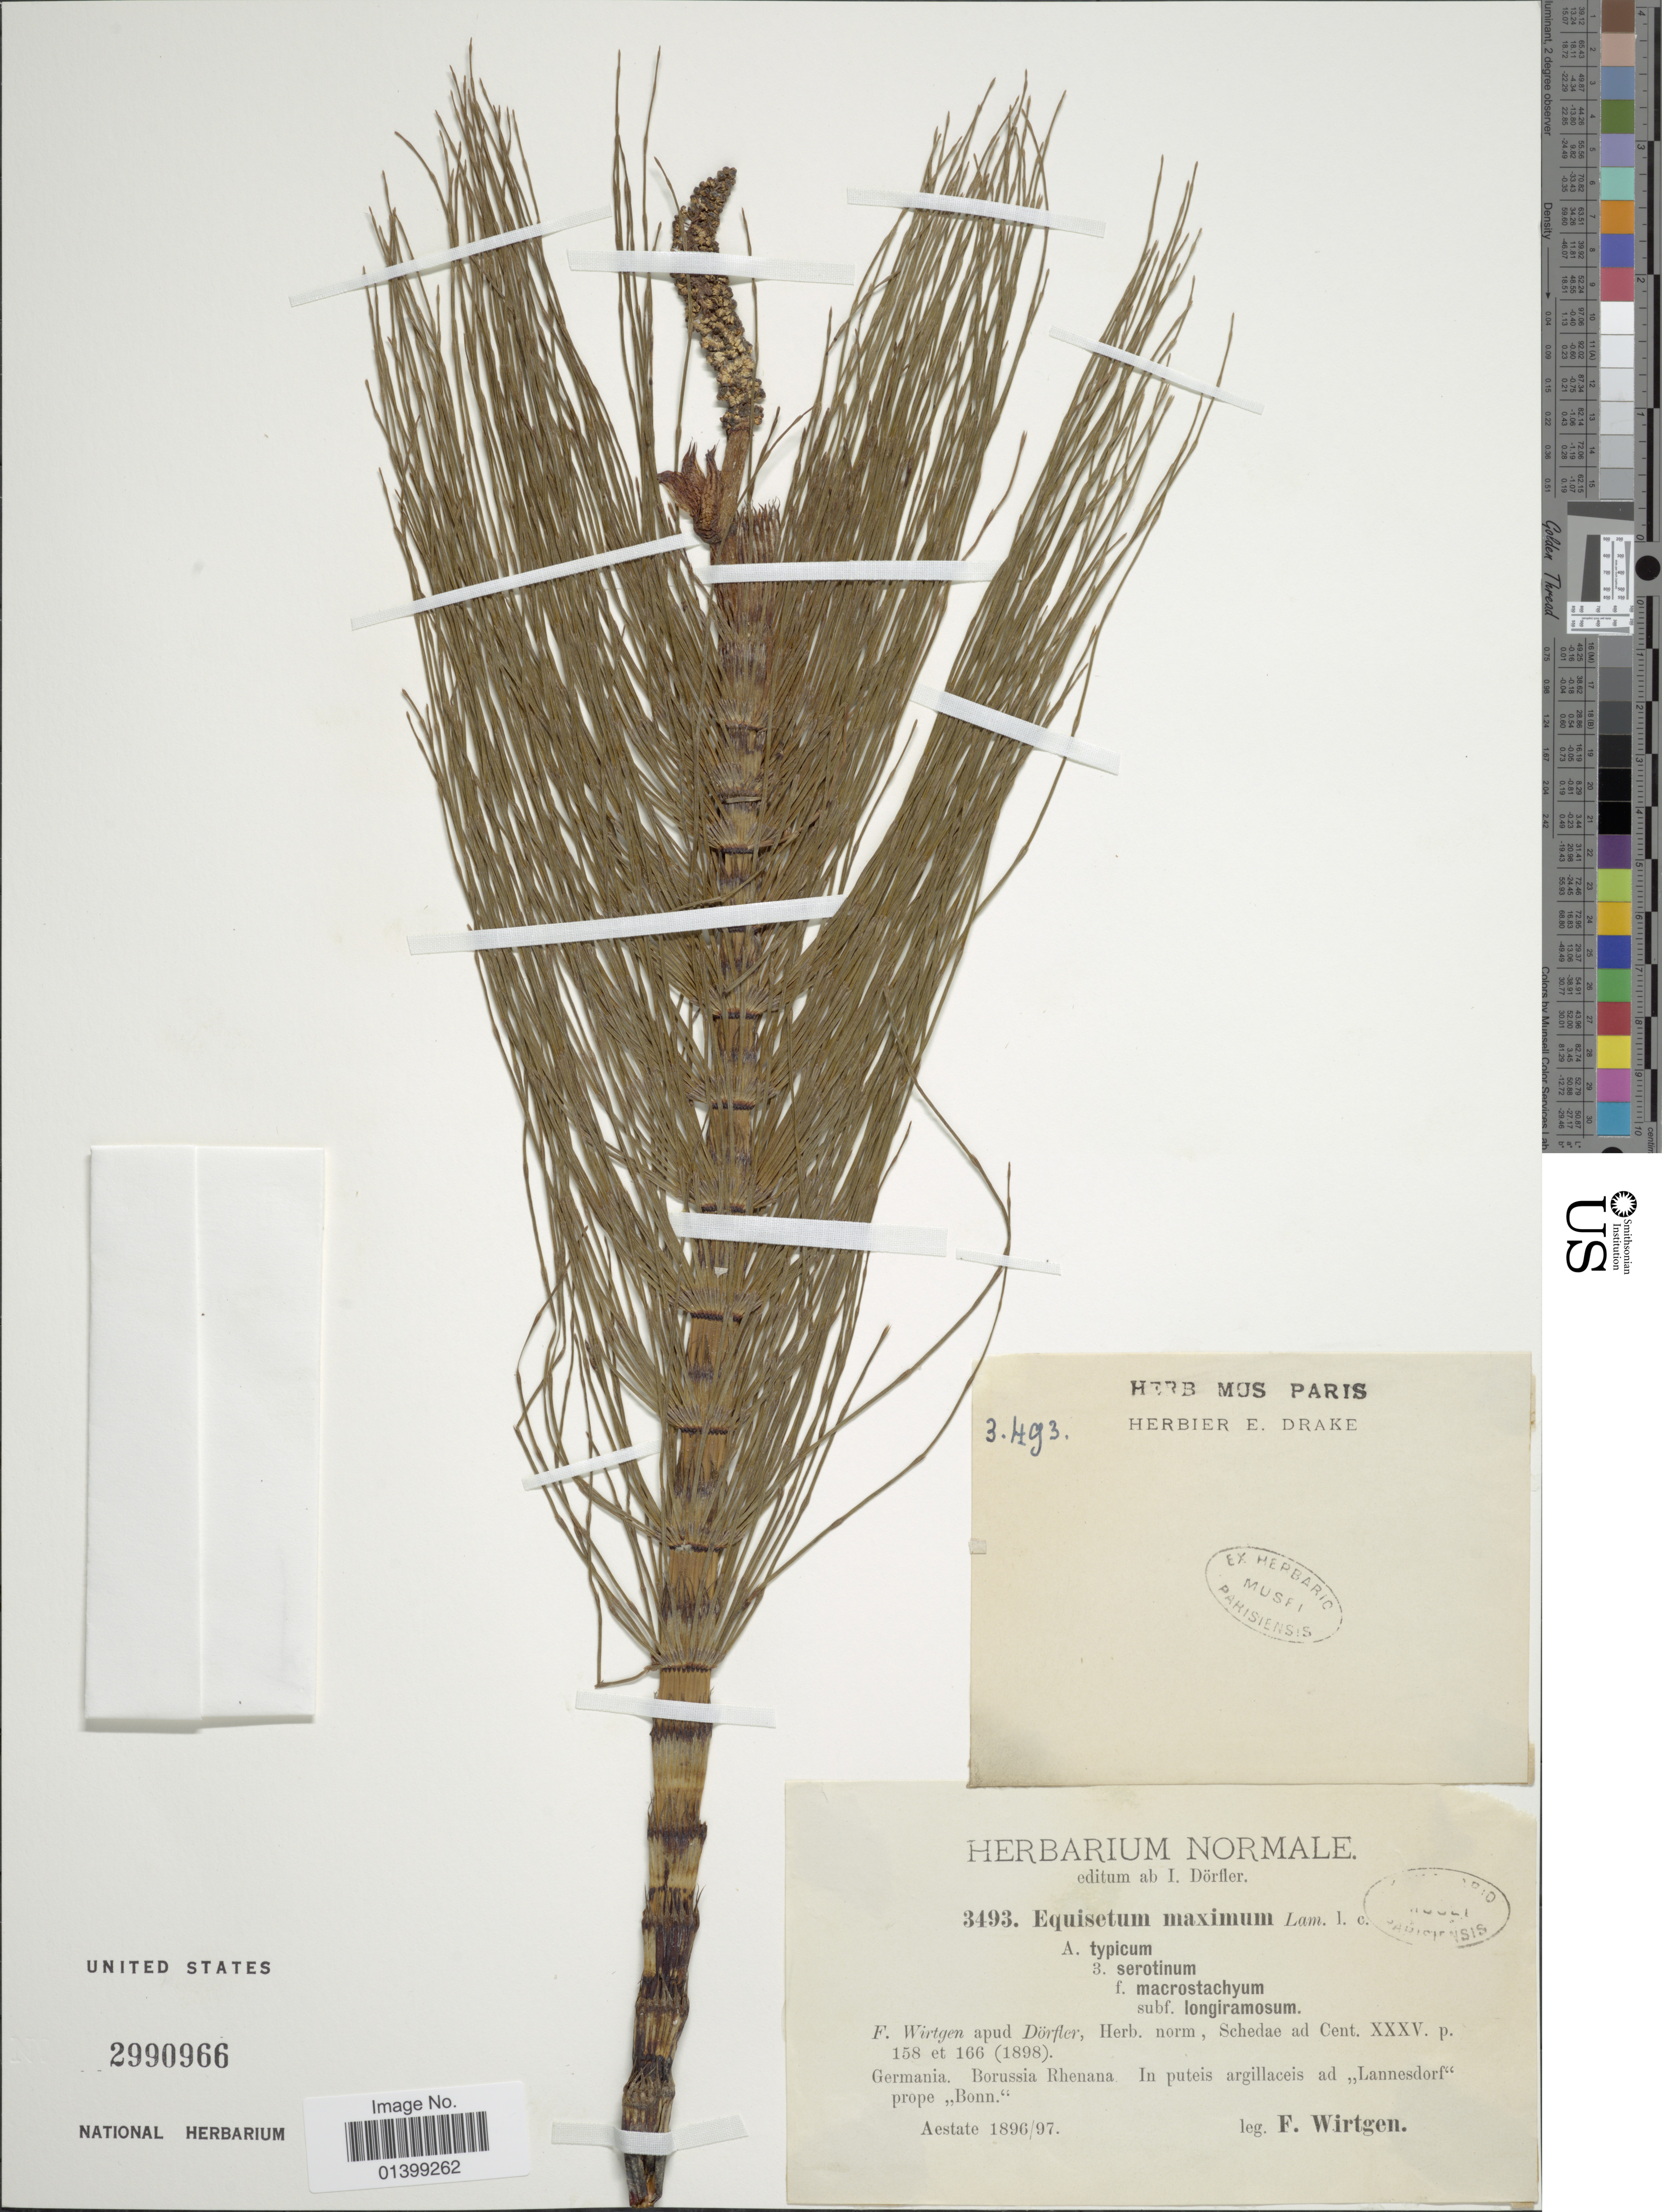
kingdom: Plantae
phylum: Tracheophyta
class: Polypodiopsida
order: Equisetales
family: Equisetaceae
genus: Equisetum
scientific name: Equisetum telmateia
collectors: F. Wirtgen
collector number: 3493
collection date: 1896/1897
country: Germany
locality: Borussia Rhenana, in puteis argillaceis ad ,,Lannesdorf' prope ,,Bonn'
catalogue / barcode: US 2990966